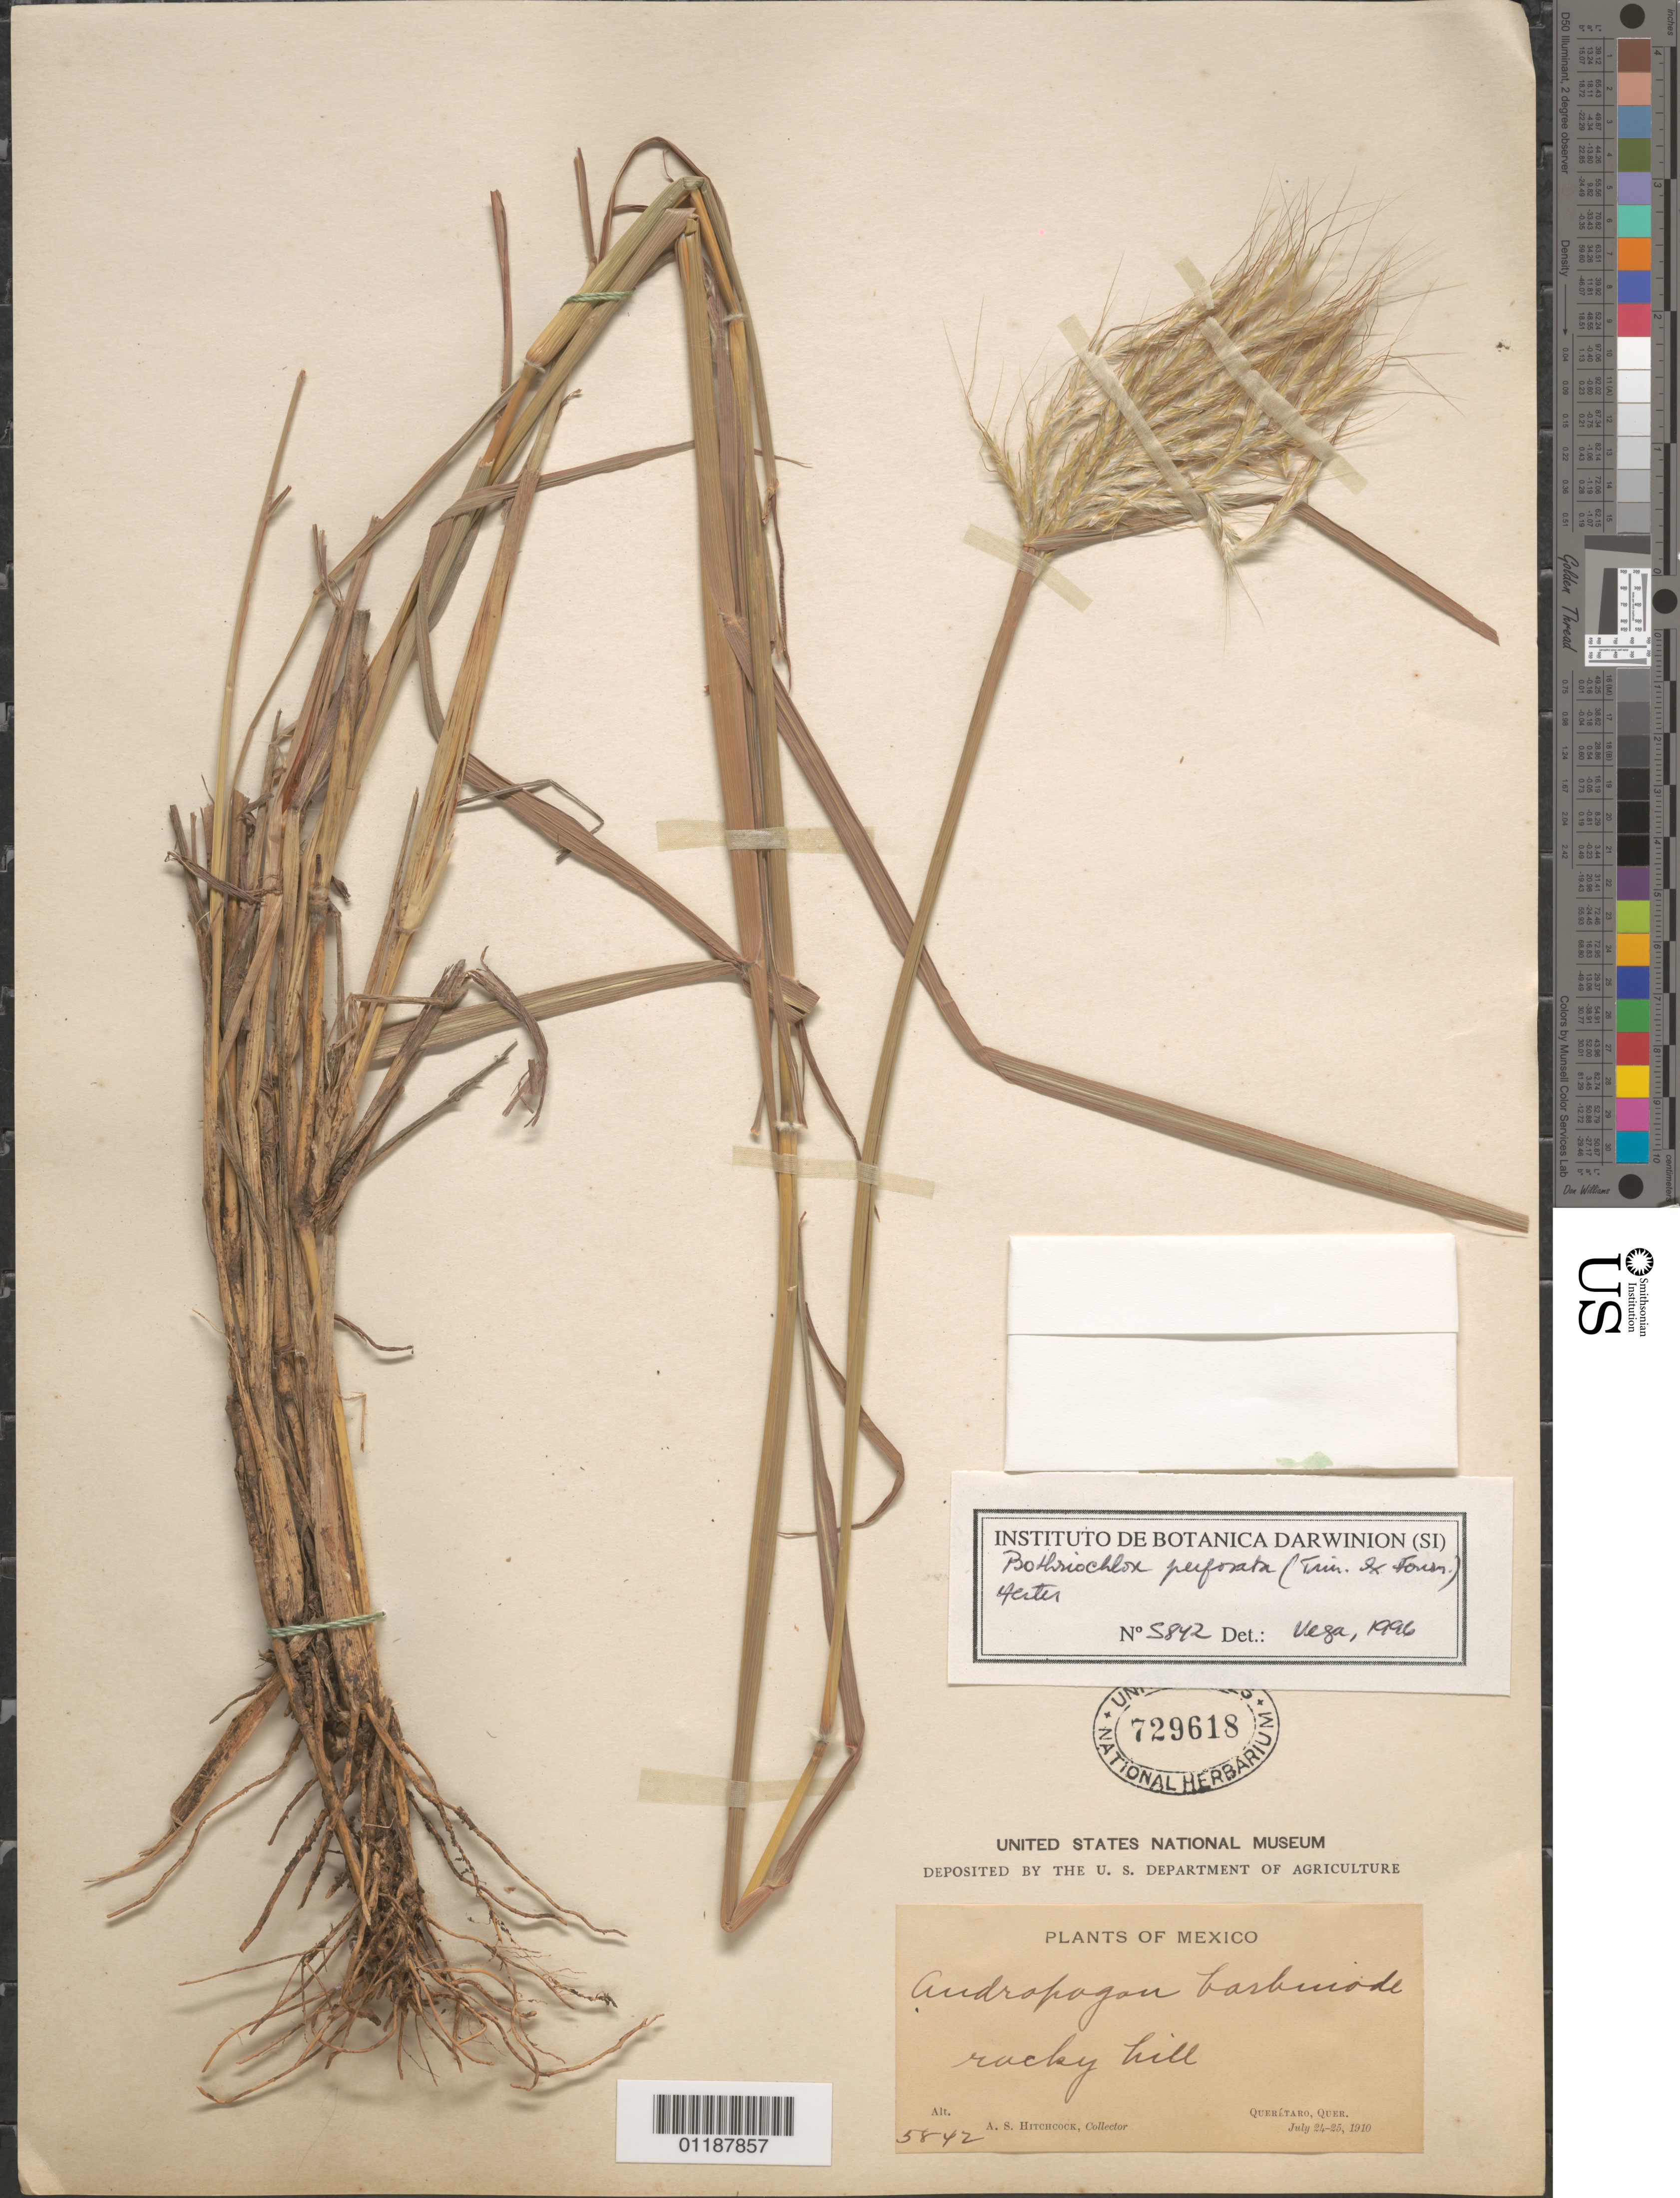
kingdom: Plantae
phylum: Tracheophyta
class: Liliopsida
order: Poales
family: Poaceae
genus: Bothriochloa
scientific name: Bothriochloa perforata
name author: (Trin. ex E. Fourn.) Herter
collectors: A. S. Hitchcock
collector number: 5842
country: Mexico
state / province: Querétaro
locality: Queretaro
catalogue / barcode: US 729618